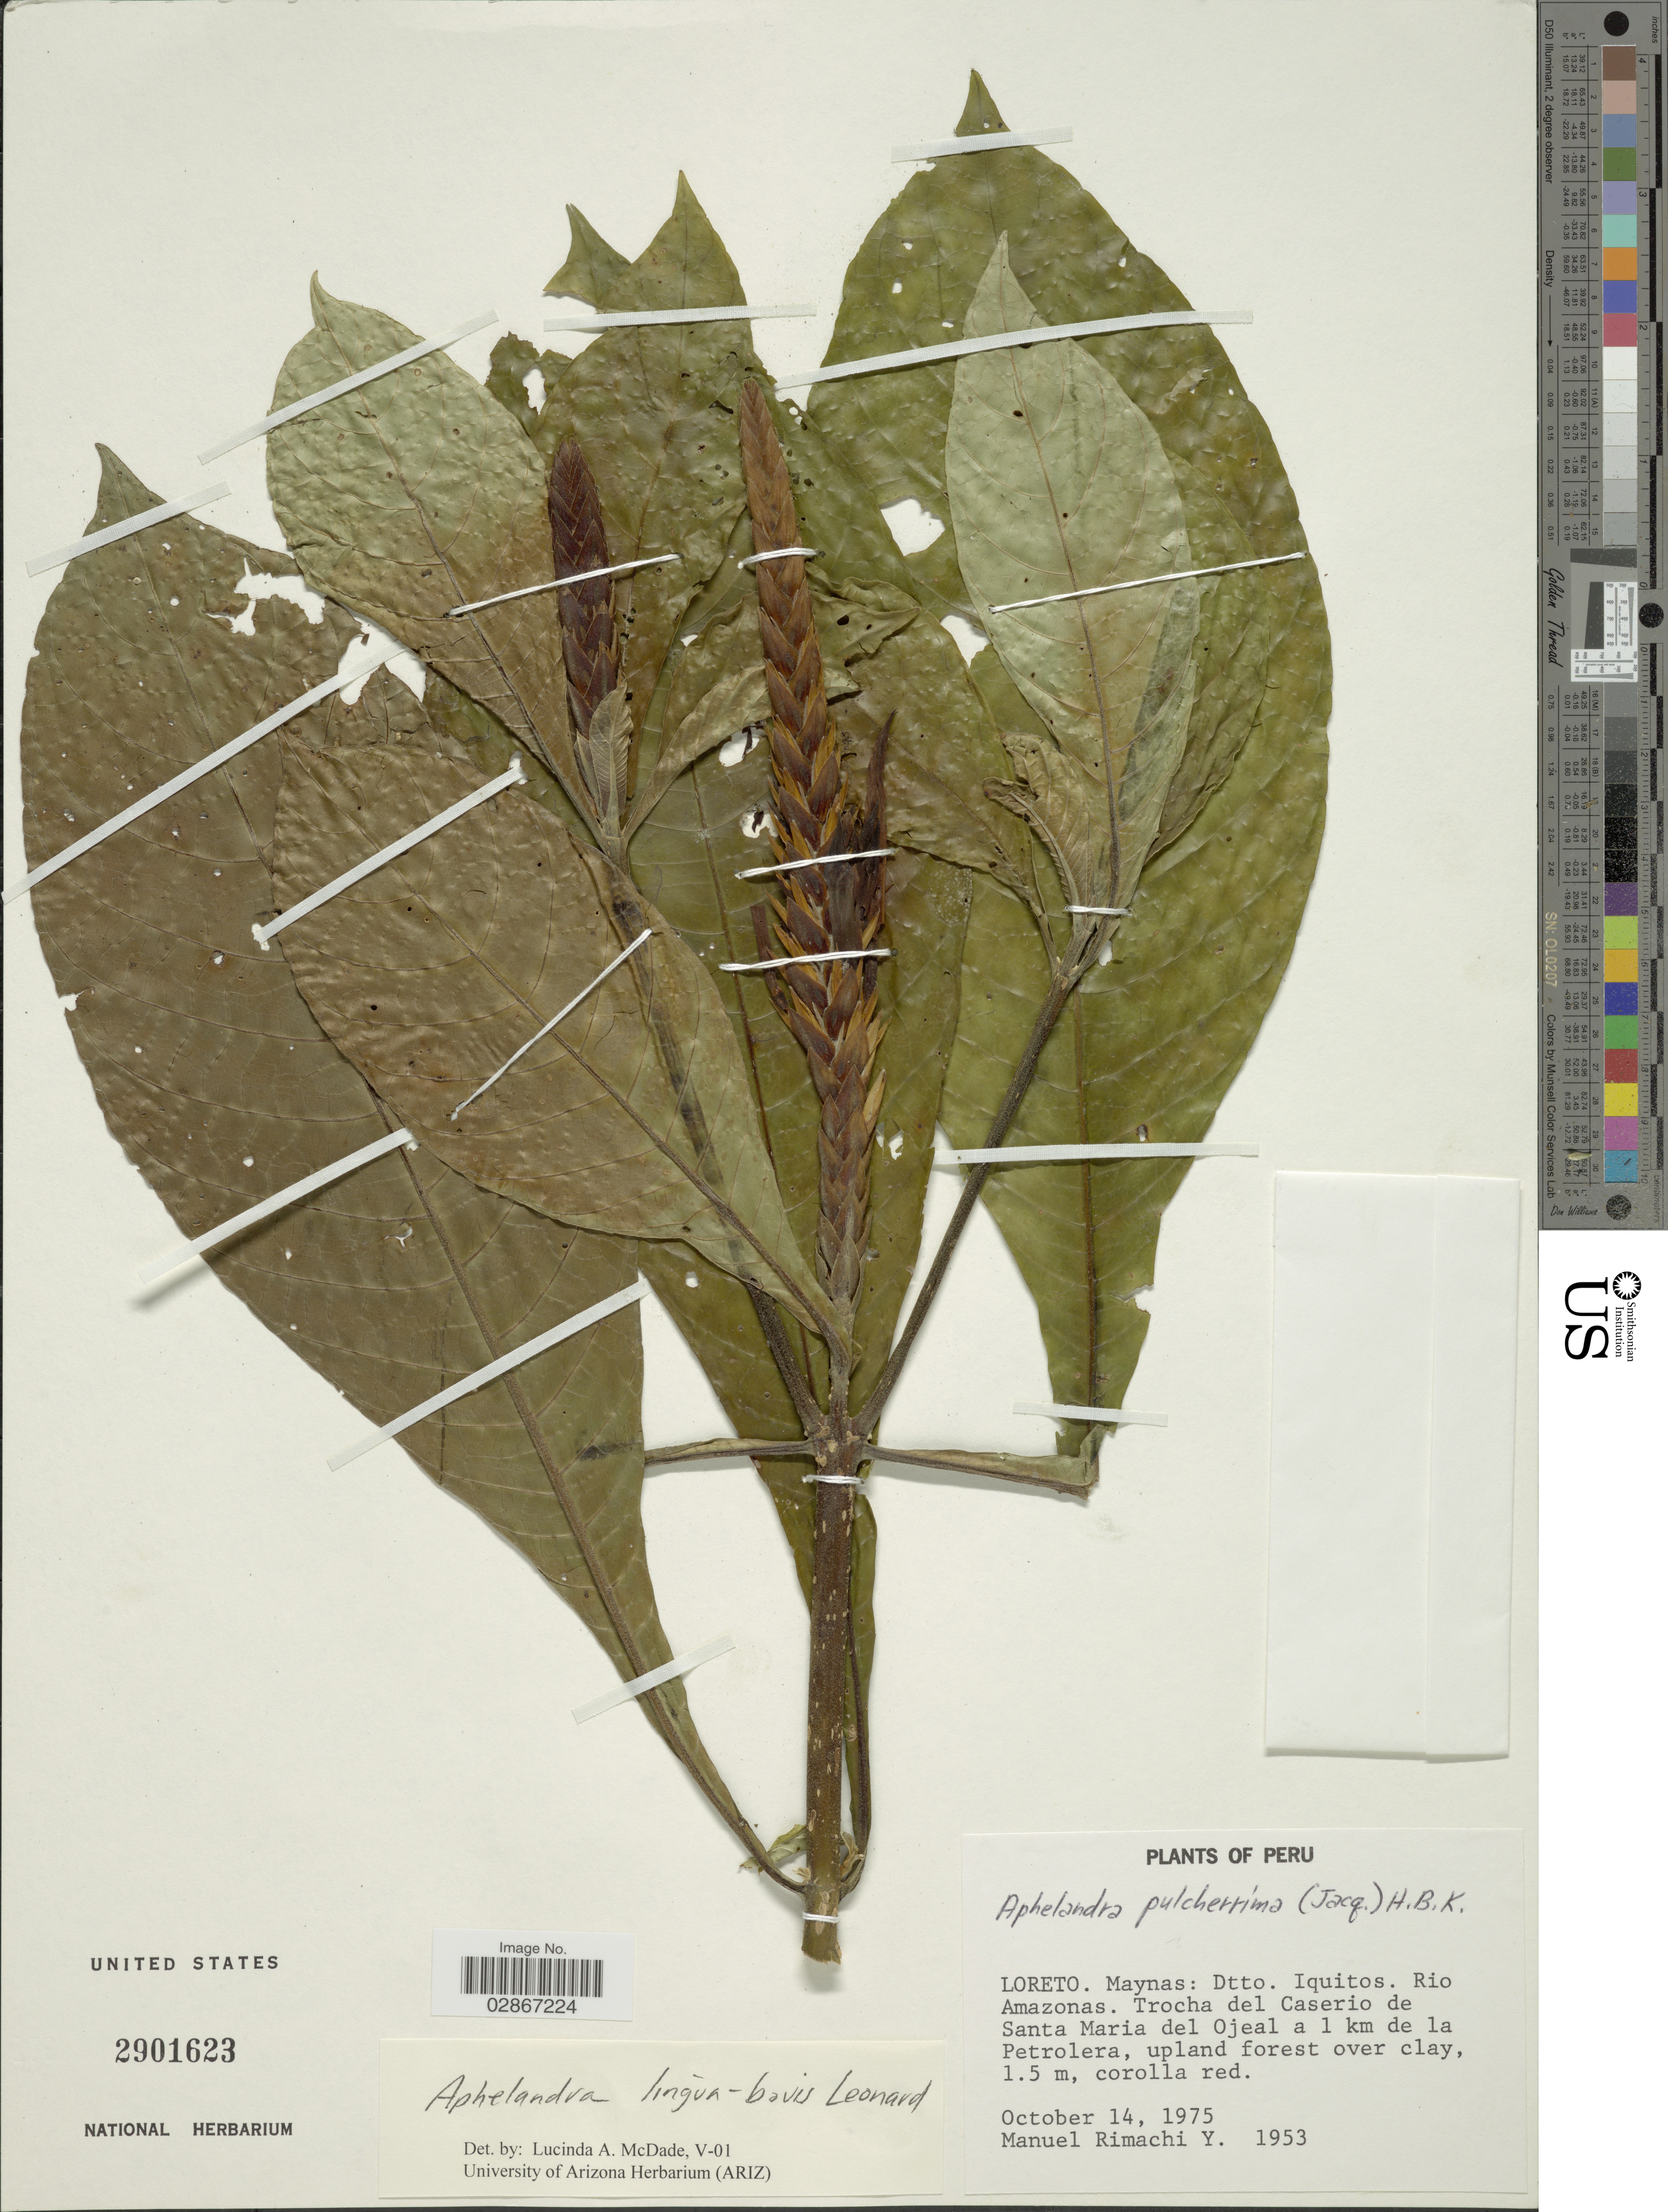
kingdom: Plantae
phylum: Tracheophyta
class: Magnoliopsida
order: Lamiales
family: Acanthaceae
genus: Aphelandra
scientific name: Aphelandra lingua-bovis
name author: Leonard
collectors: M. Rimachi Y.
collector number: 1953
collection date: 1975-10-14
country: Peru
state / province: Loreto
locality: Maynas: Dtto. Iquitos. Rio Amazonas. Trocha del Caserio de Santa Maria del Ojeal a 1 km de la Petrolera.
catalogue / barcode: US 2901623